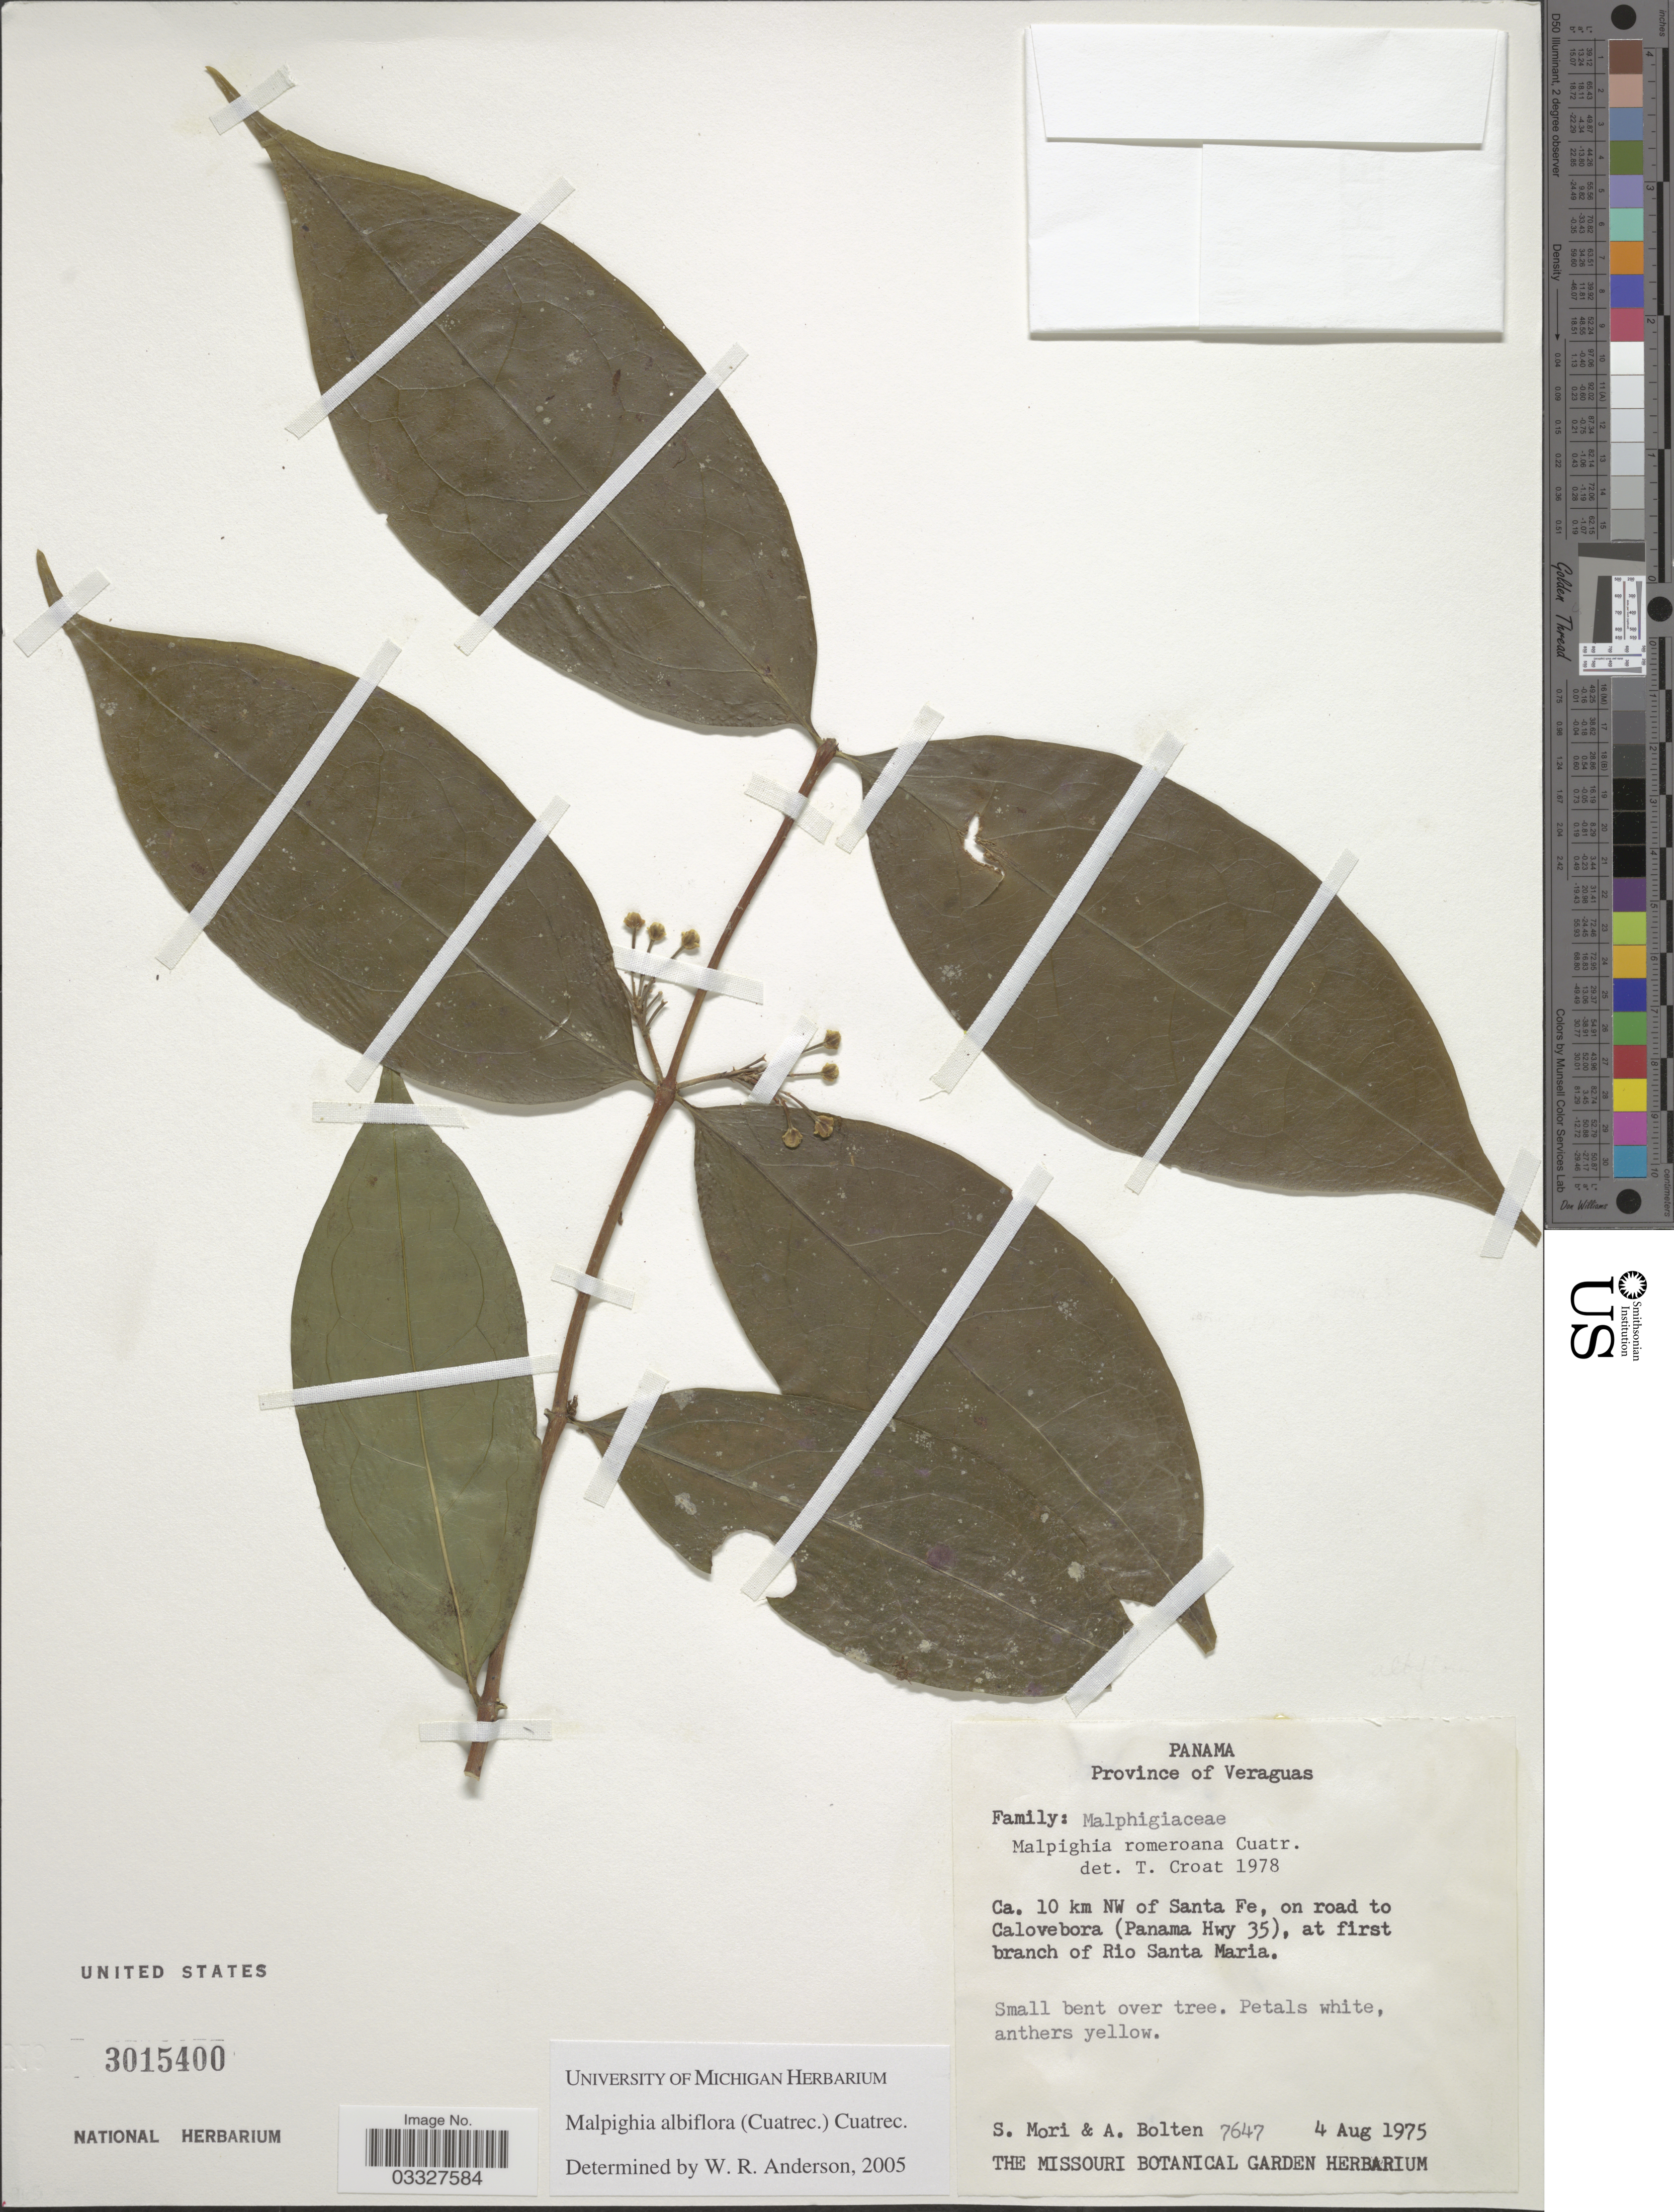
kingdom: Plantae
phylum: Tracheophyta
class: Magnoliopsida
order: Malpighiales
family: Malpighiaceae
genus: Malpighia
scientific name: Malpighia albiflora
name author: (Cuatrec.) Cuatrec.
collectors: S. Mori & A. Bolten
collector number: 7647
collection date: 1975-08-04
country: Panama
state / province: Veraguas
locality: Ca. 10 km NW of Santa Fe, on road to Calovebora (Panama Hwy 35), at first branch of Rio Santa Maria.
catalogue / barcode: US 3015400